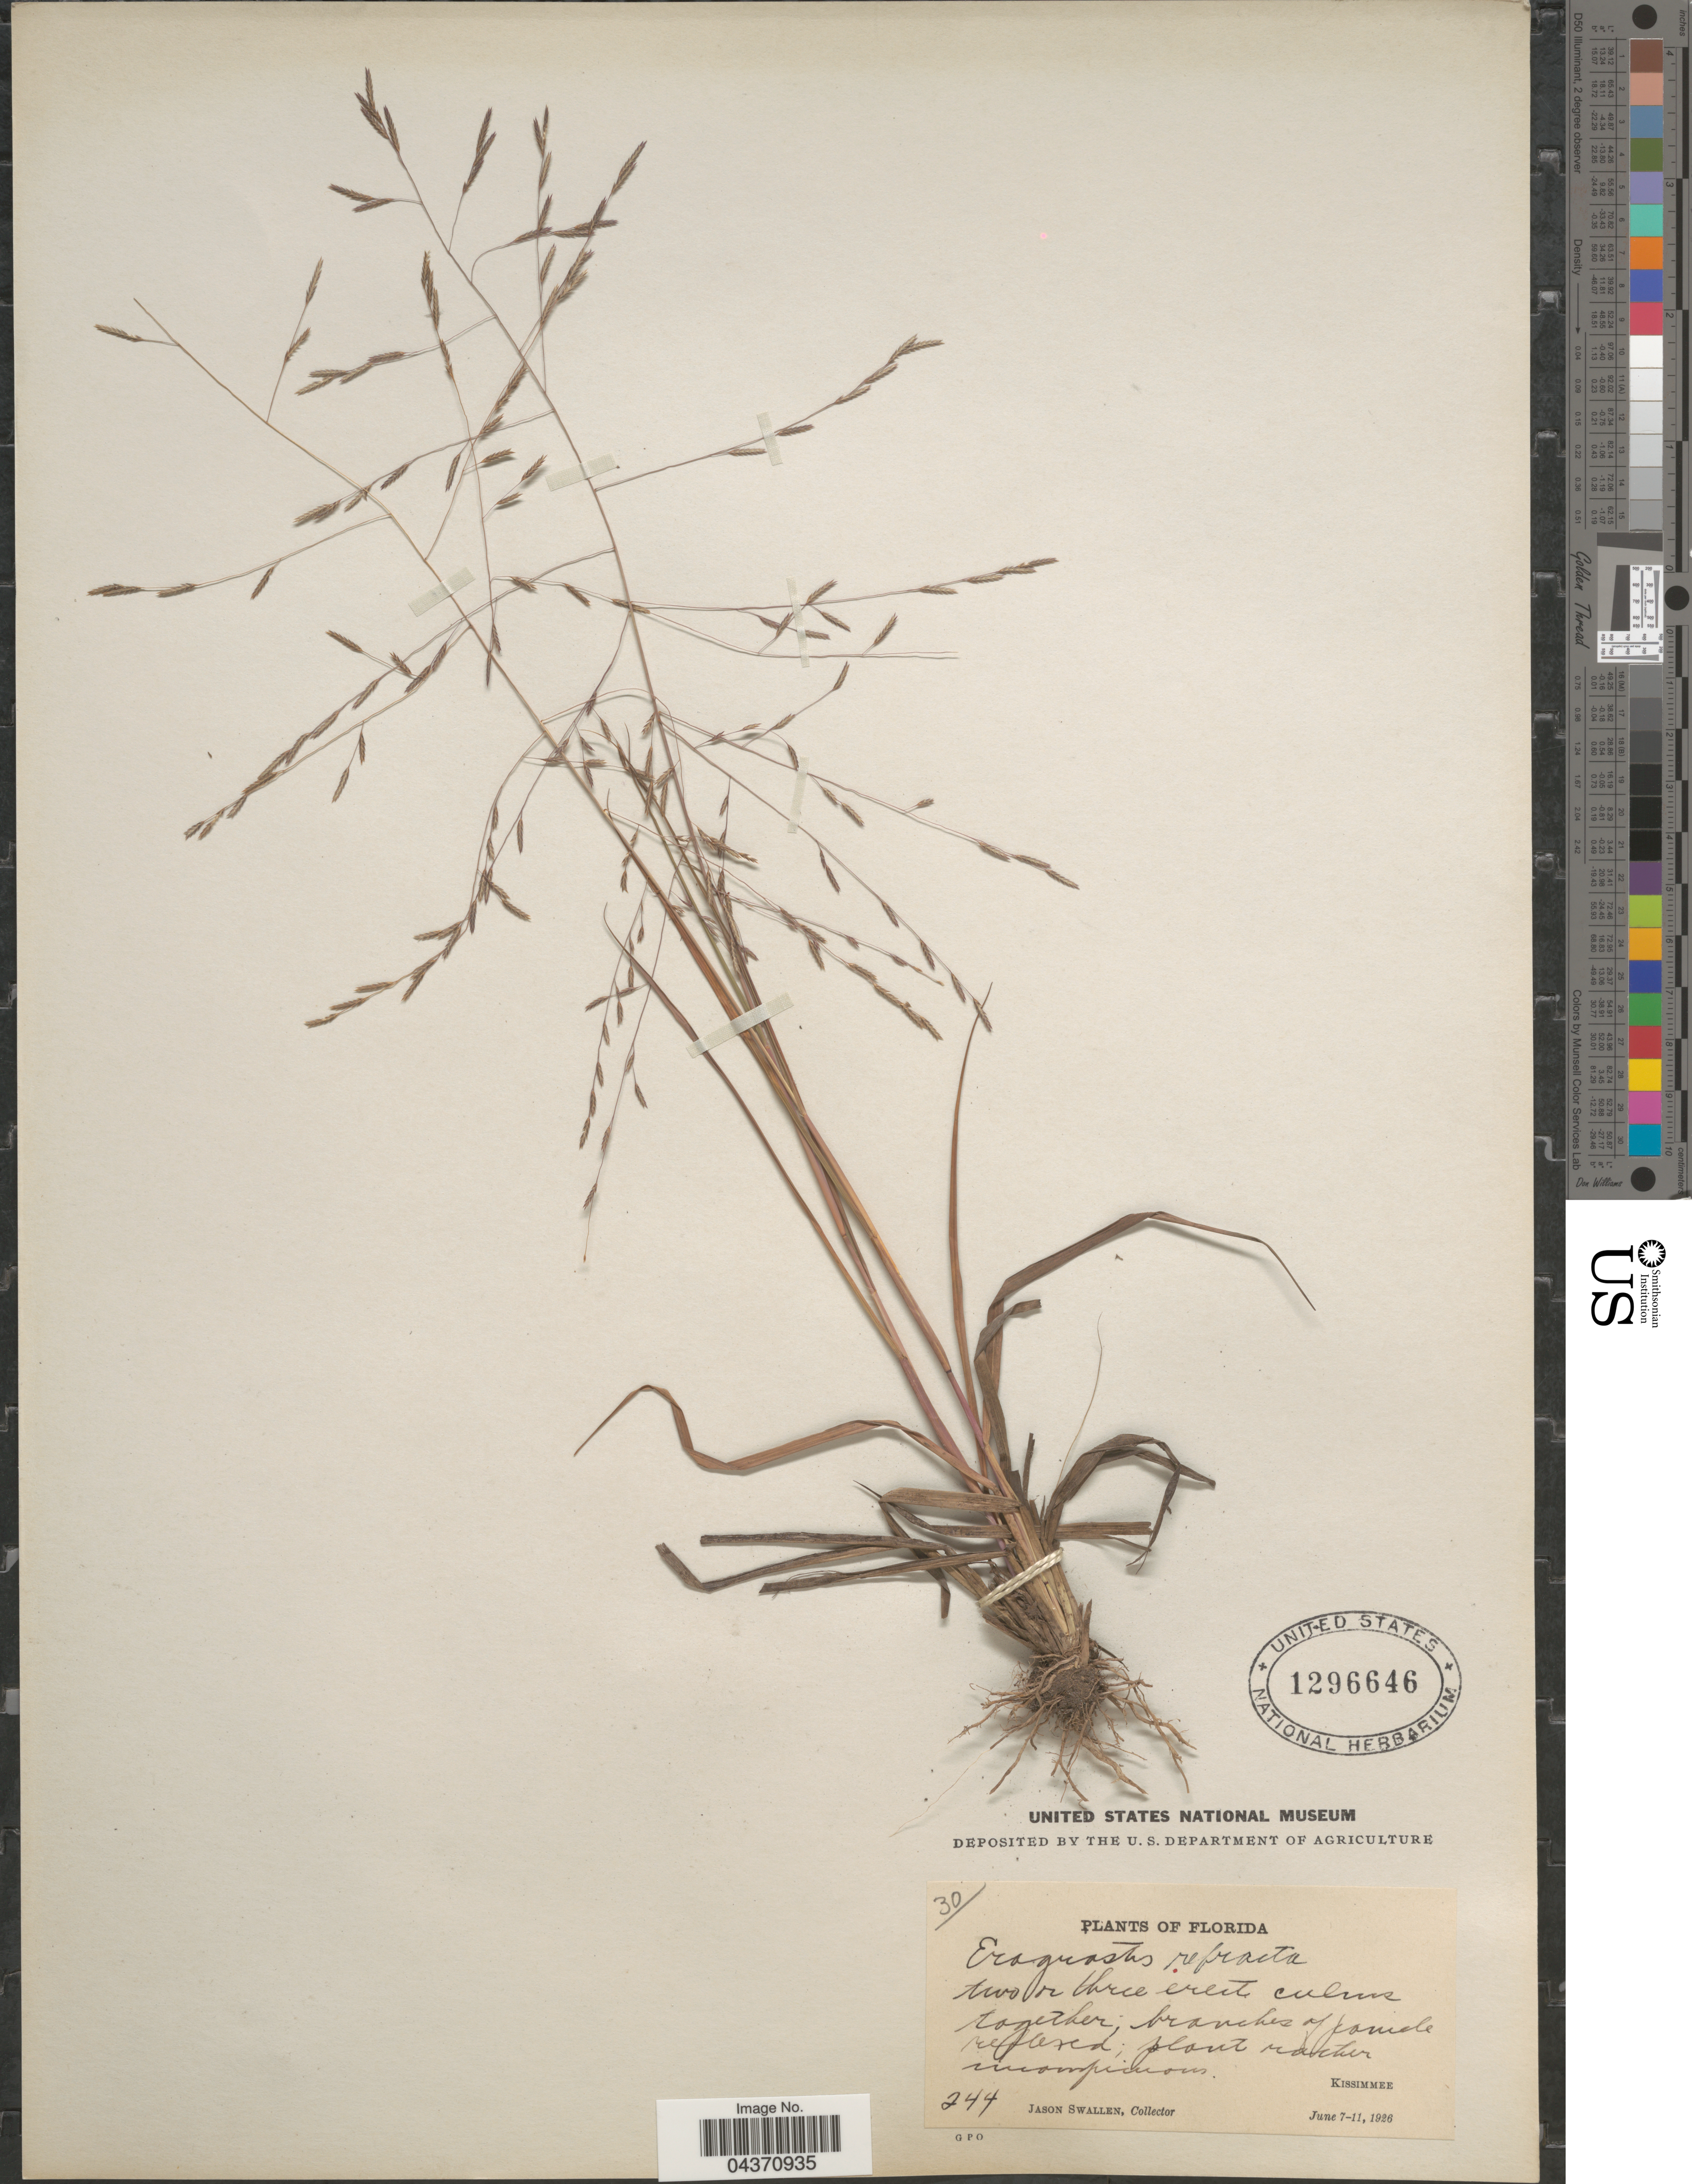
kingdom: Plantae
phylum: Tracheophyta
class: Liliopsida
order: Poales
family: Poaceae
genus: Eragrostis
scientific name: Eragrostis refracta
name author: (Muhl.) Scribn.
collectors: J. R. Swallen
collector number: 244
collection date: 1926-06-07/1926-06-11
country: United States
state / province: Florida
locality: Kissimmee.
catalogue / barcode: US 1296646